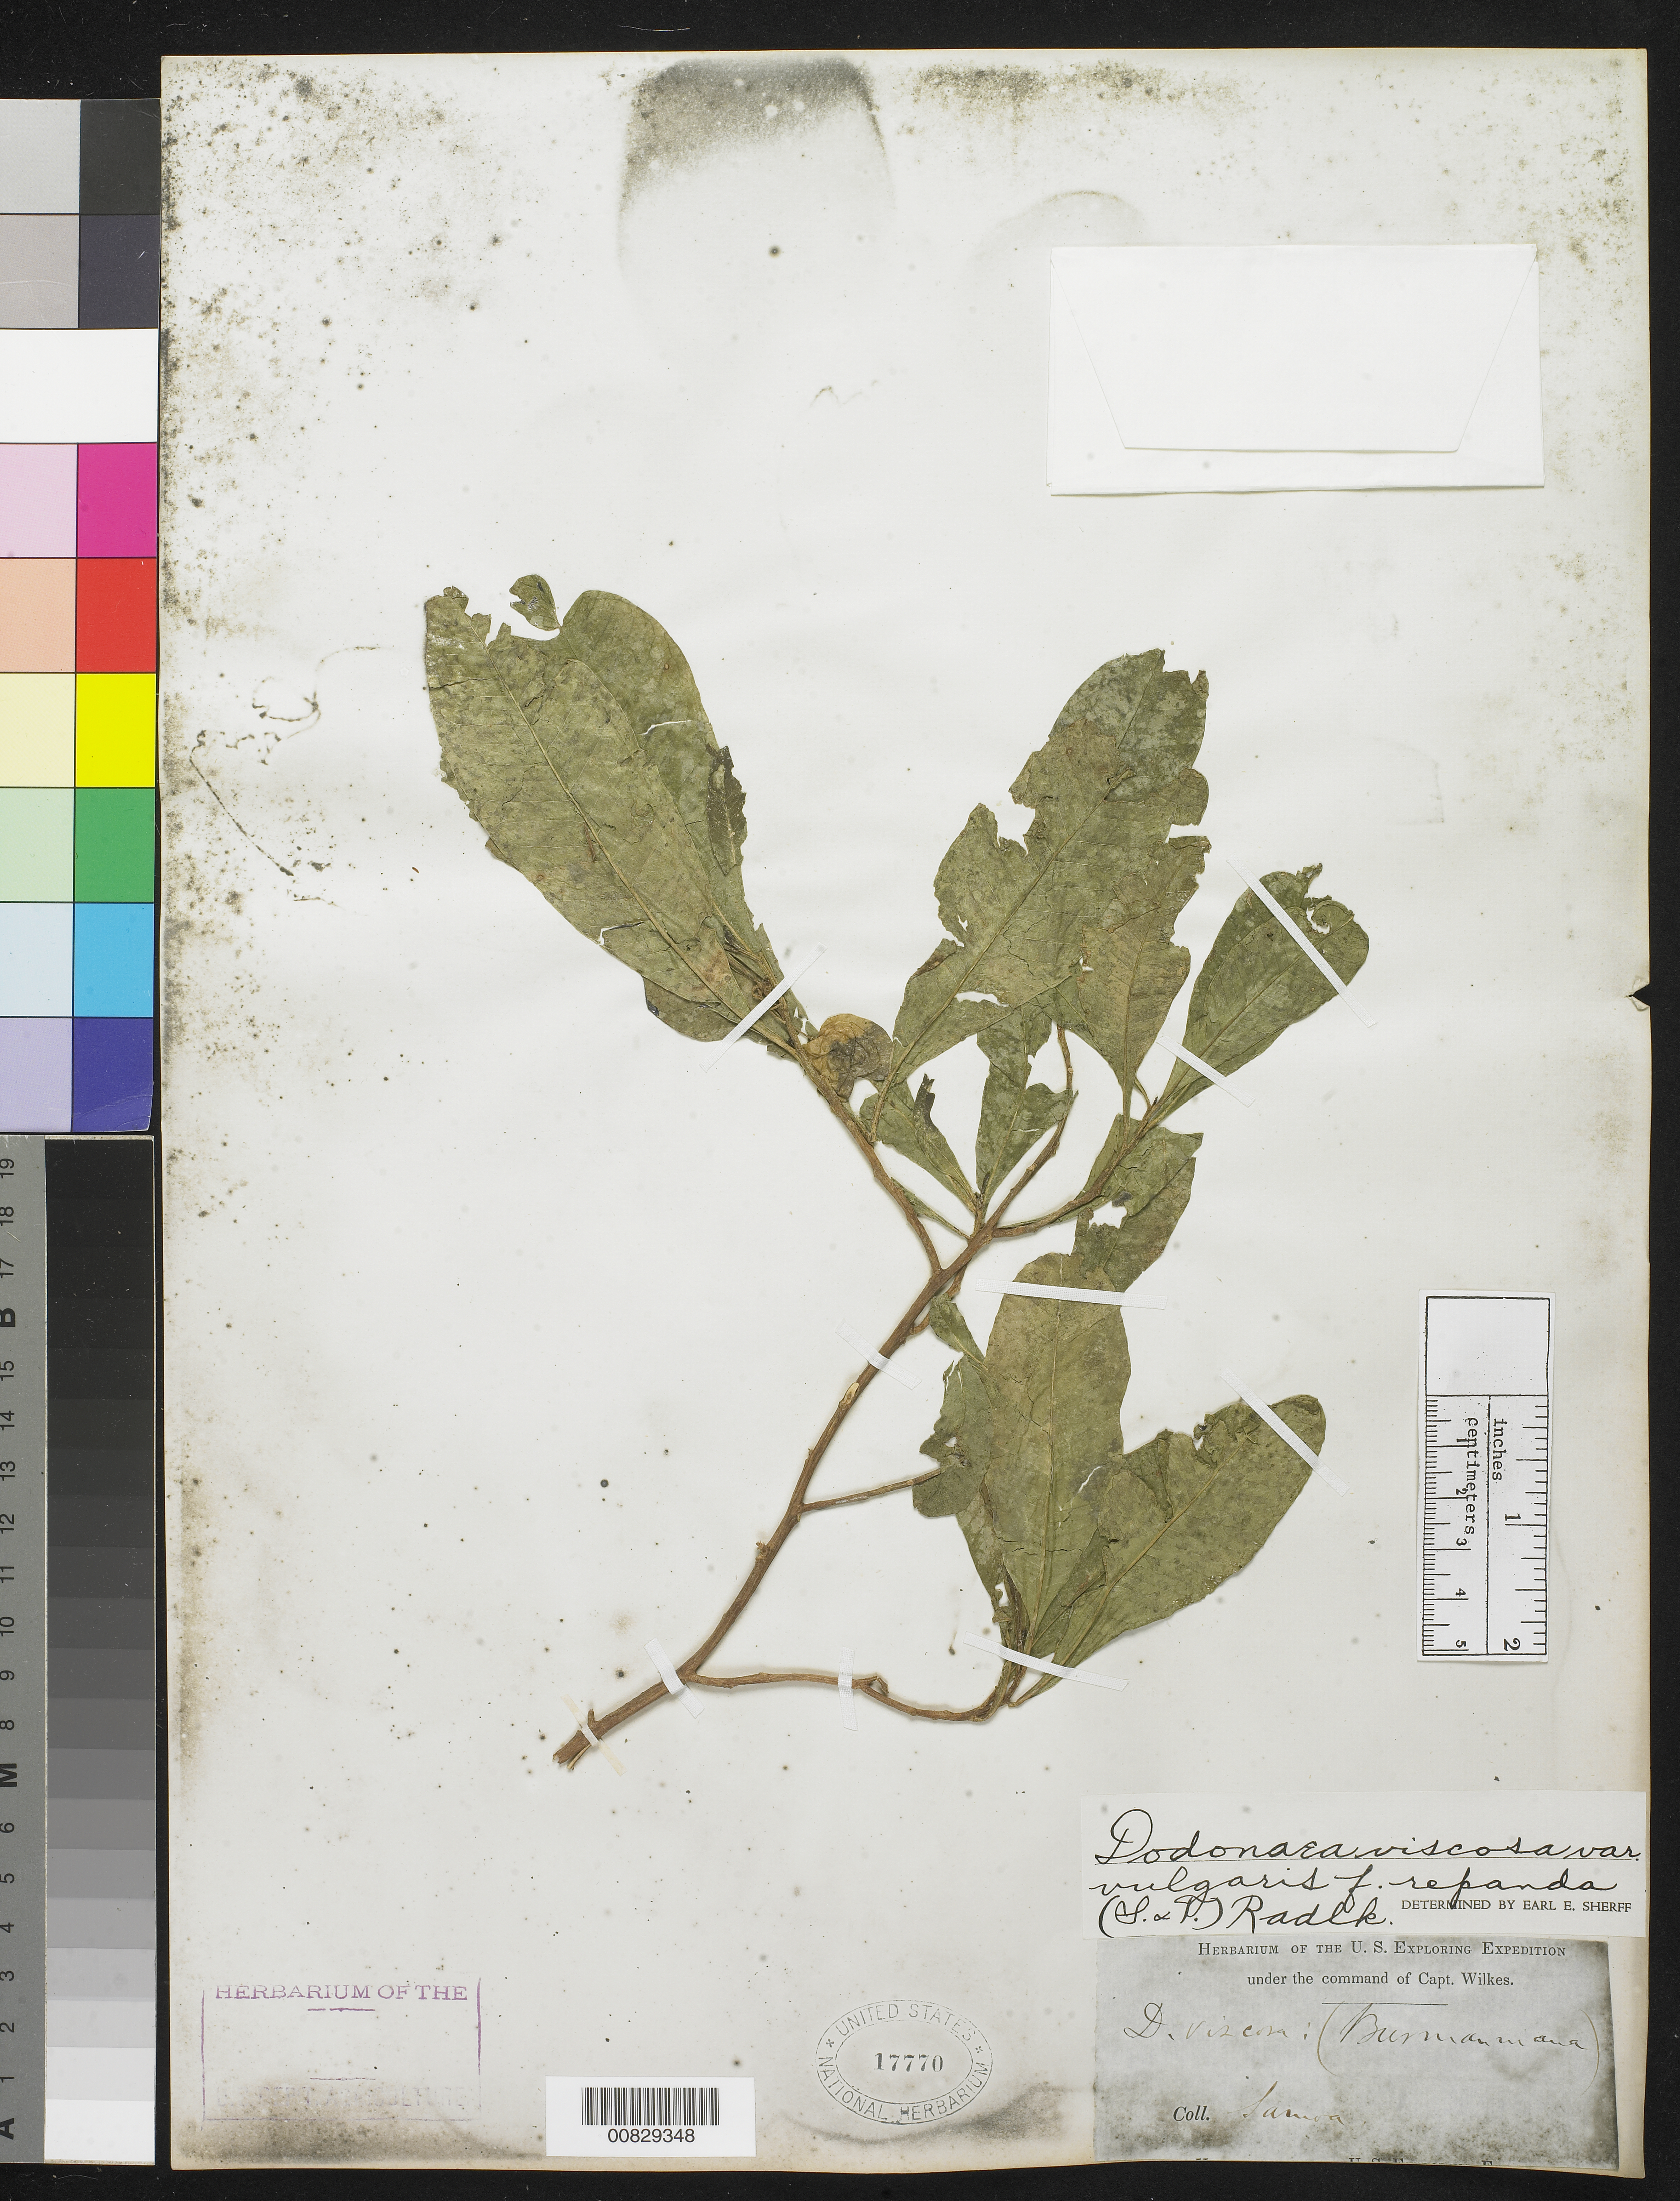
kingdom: Plantae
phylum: Tracheophyta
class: Magnoliopsida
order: Sapindales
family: Sapindaceae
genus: Dodonaea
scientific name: Dodonaea viscosa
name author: Jacq.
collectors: Wilkes Explor. Exped.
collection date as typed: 1838 to -- --- 1842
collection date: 1838/1842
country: American Samoa / Samoa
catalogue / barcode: US 17770